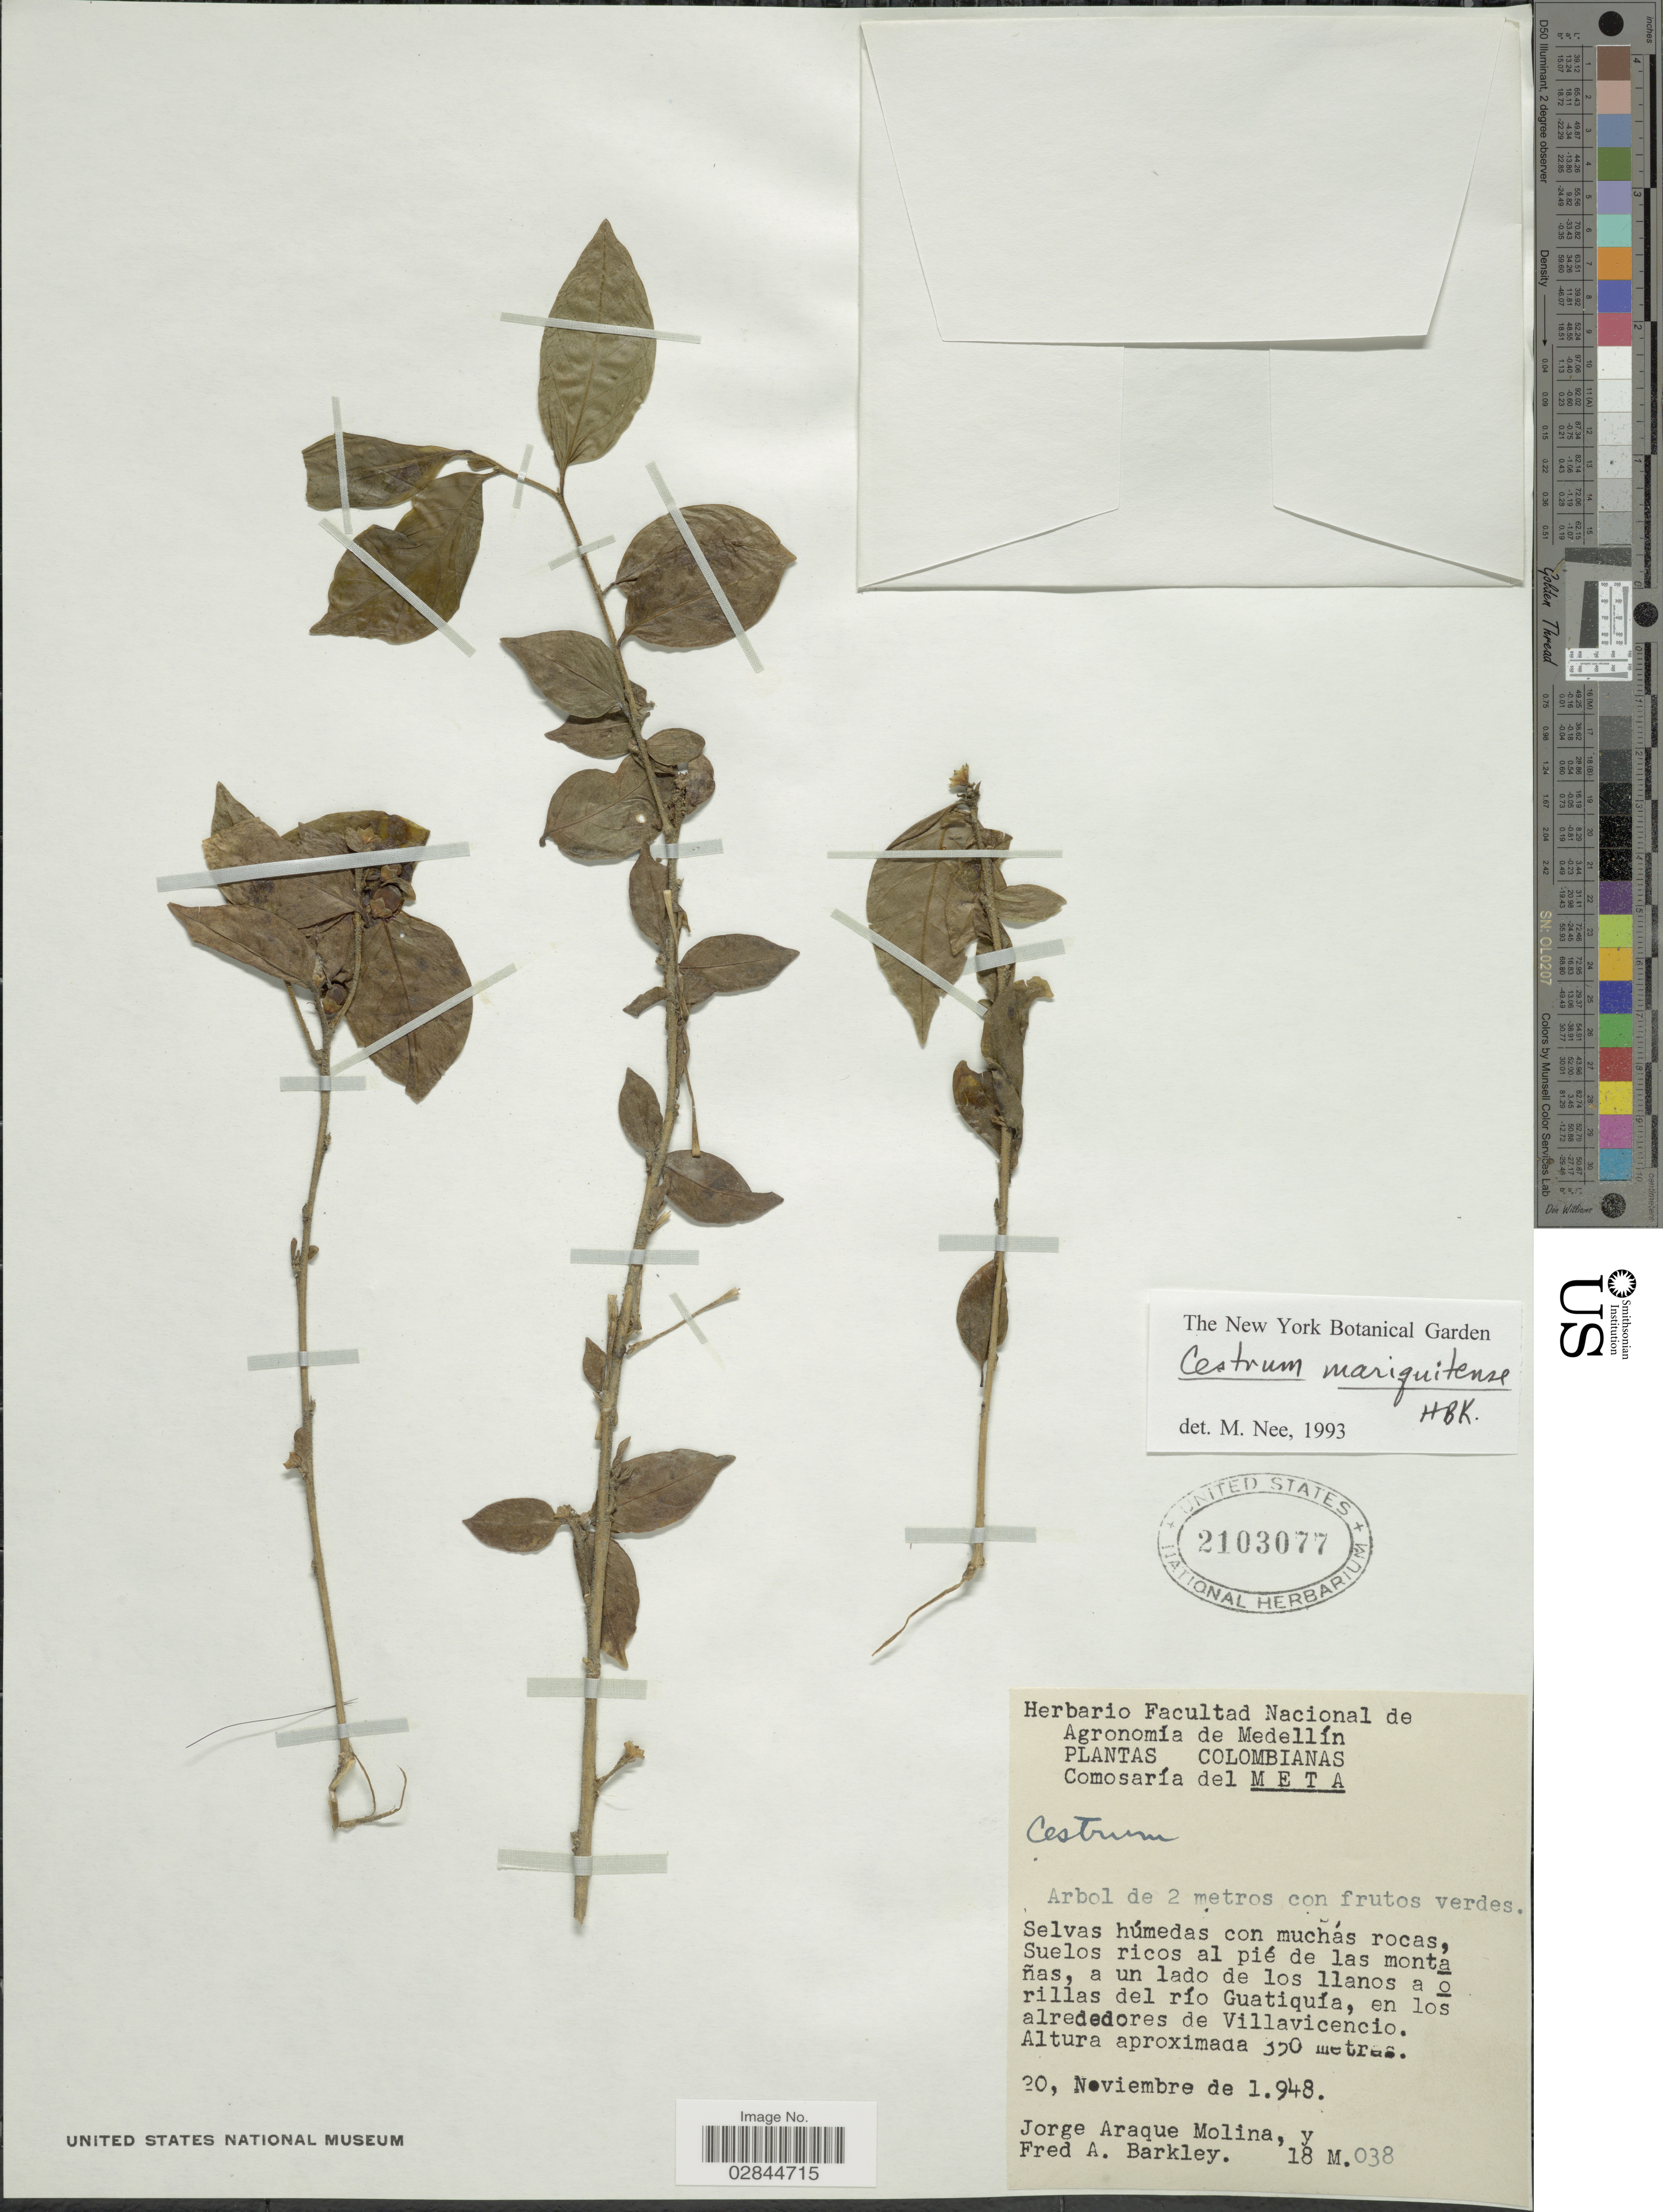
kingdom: Plantae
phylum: Tracheophyta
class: Magnoliopsida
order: Solanales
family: Solanaceae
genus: Cestrum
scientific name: Cestrum mariquitense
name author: Kunth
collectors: J. Araque Molina & F. A. Barkley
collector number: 18M.038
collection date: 1948-11-20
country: Colombia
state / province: Meta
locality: Comosaría del Meta. Suelos ricos al pié de las montañas, a un lado de los llanos a Orillas del río Guatiquía, en los alrededores de Villavicencio.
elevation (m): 350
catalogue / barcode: US 2103077